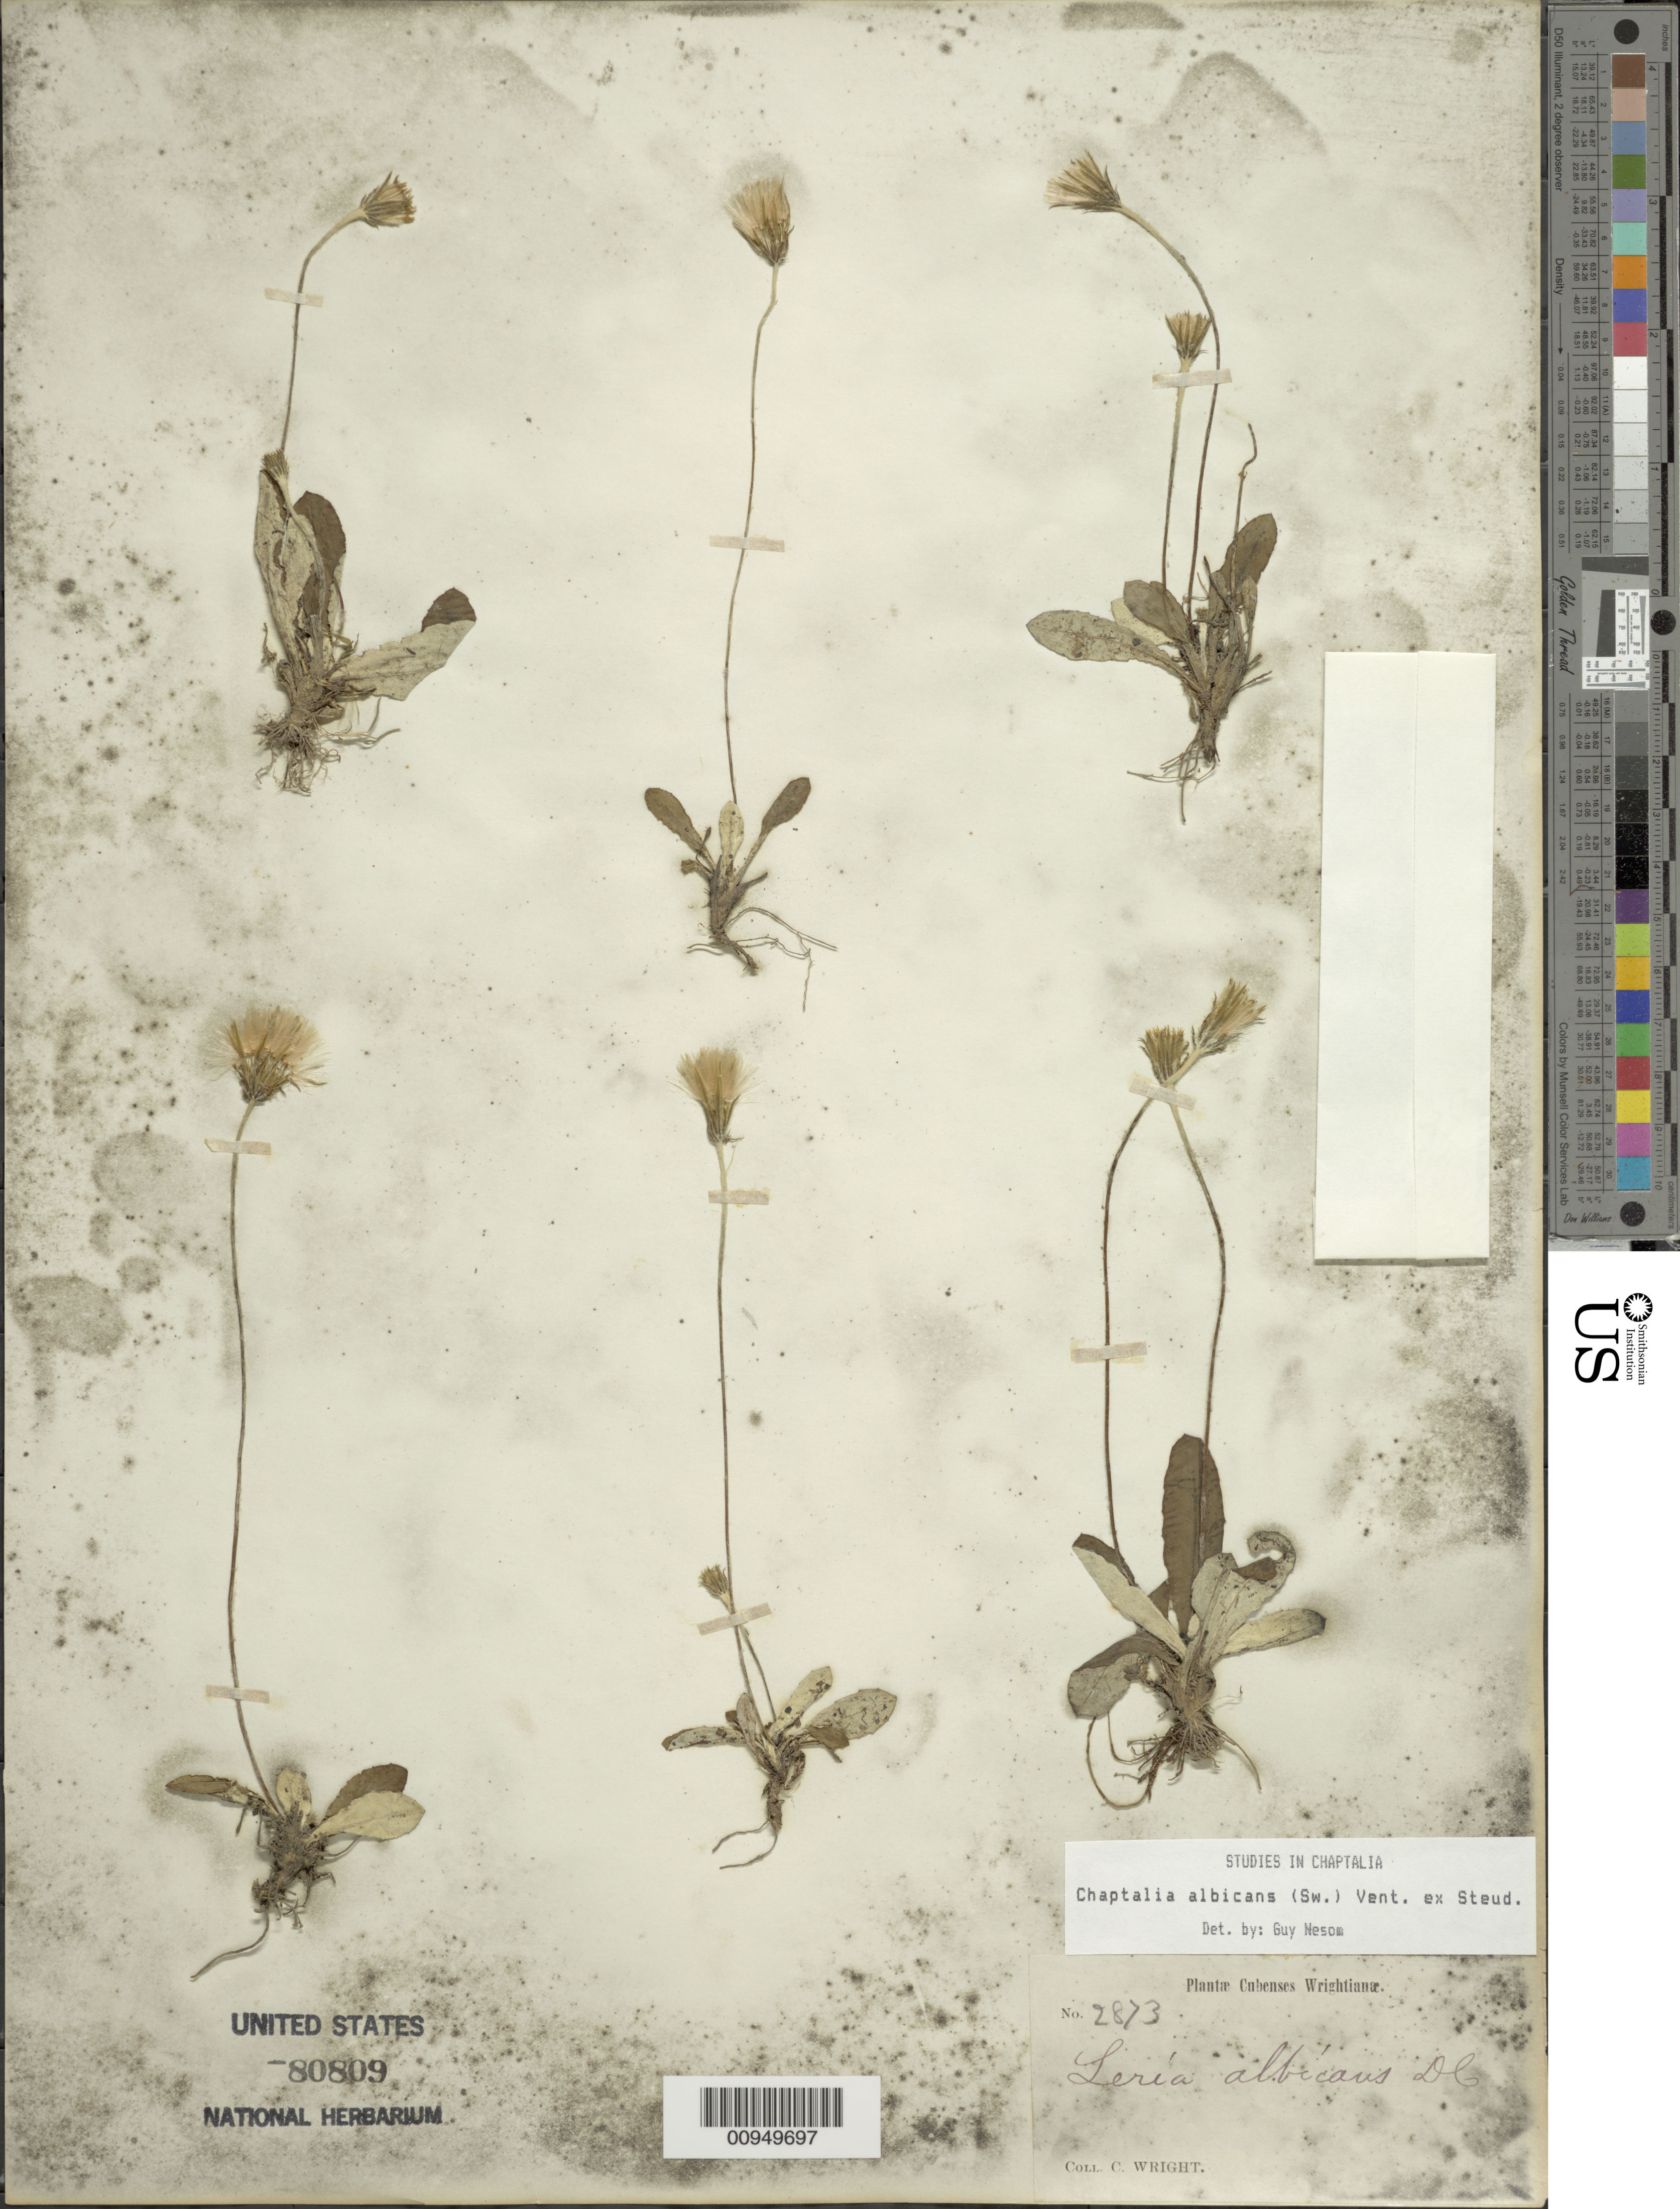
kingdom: Plantae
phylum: Tracheophyta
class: Magnoliopsida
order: Asterales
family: Asteraceae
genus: Chaptalia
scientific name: Chaptalia albicans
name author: (Sw.) Vent. ex B.D. Jacks.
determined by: Nesom, Guy L.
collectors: C. Wright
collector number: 2873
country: Cuba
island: Cuba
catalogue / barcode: US 80809